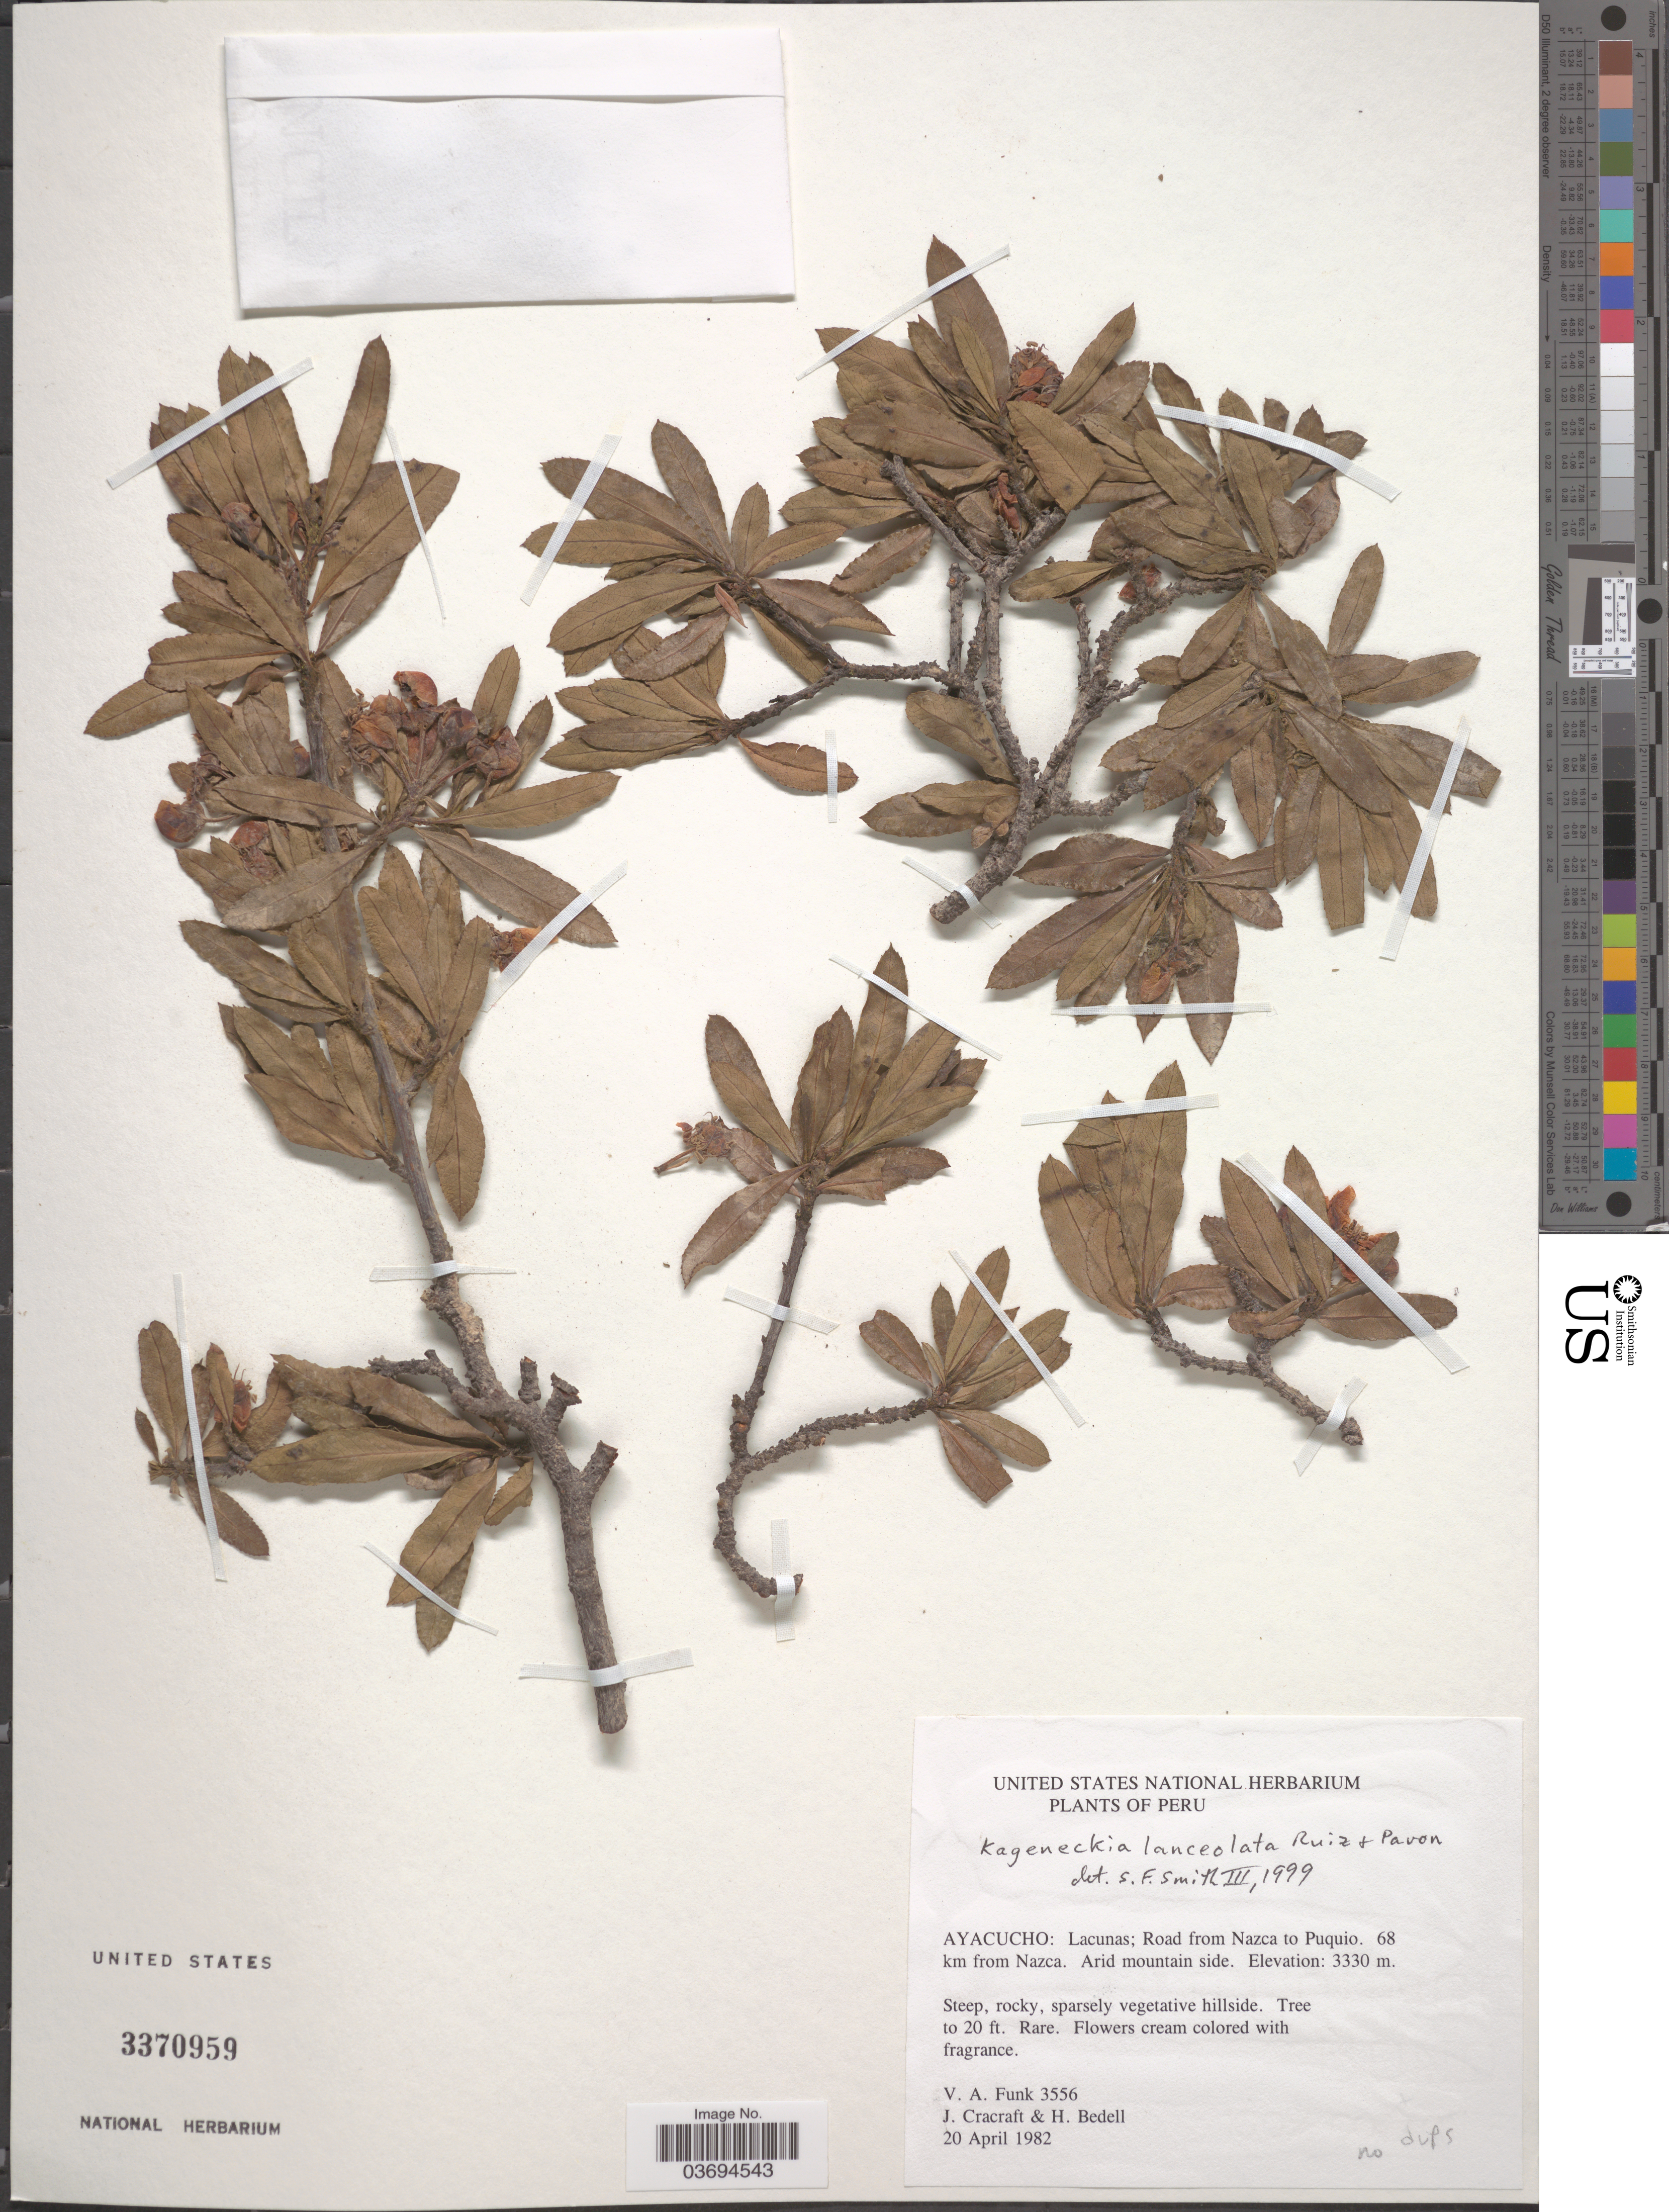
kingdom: Plantae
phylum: Tracheophyta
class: Magnoliopsida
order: Rosales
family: Rosaceae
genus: Kageneckia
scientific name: Kageneckia lanceolata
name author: Ruiz & Pav.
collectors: V. Funk, J. L. Cracraft & H. Bedell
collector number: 3556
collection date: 1982-04-20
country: Peru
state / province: Ayacucho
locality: Lacunas; Road from Nazca to Puquio. 68 km from Nazca. Arid mountain side.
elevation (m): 3330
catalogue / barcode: US 3370959